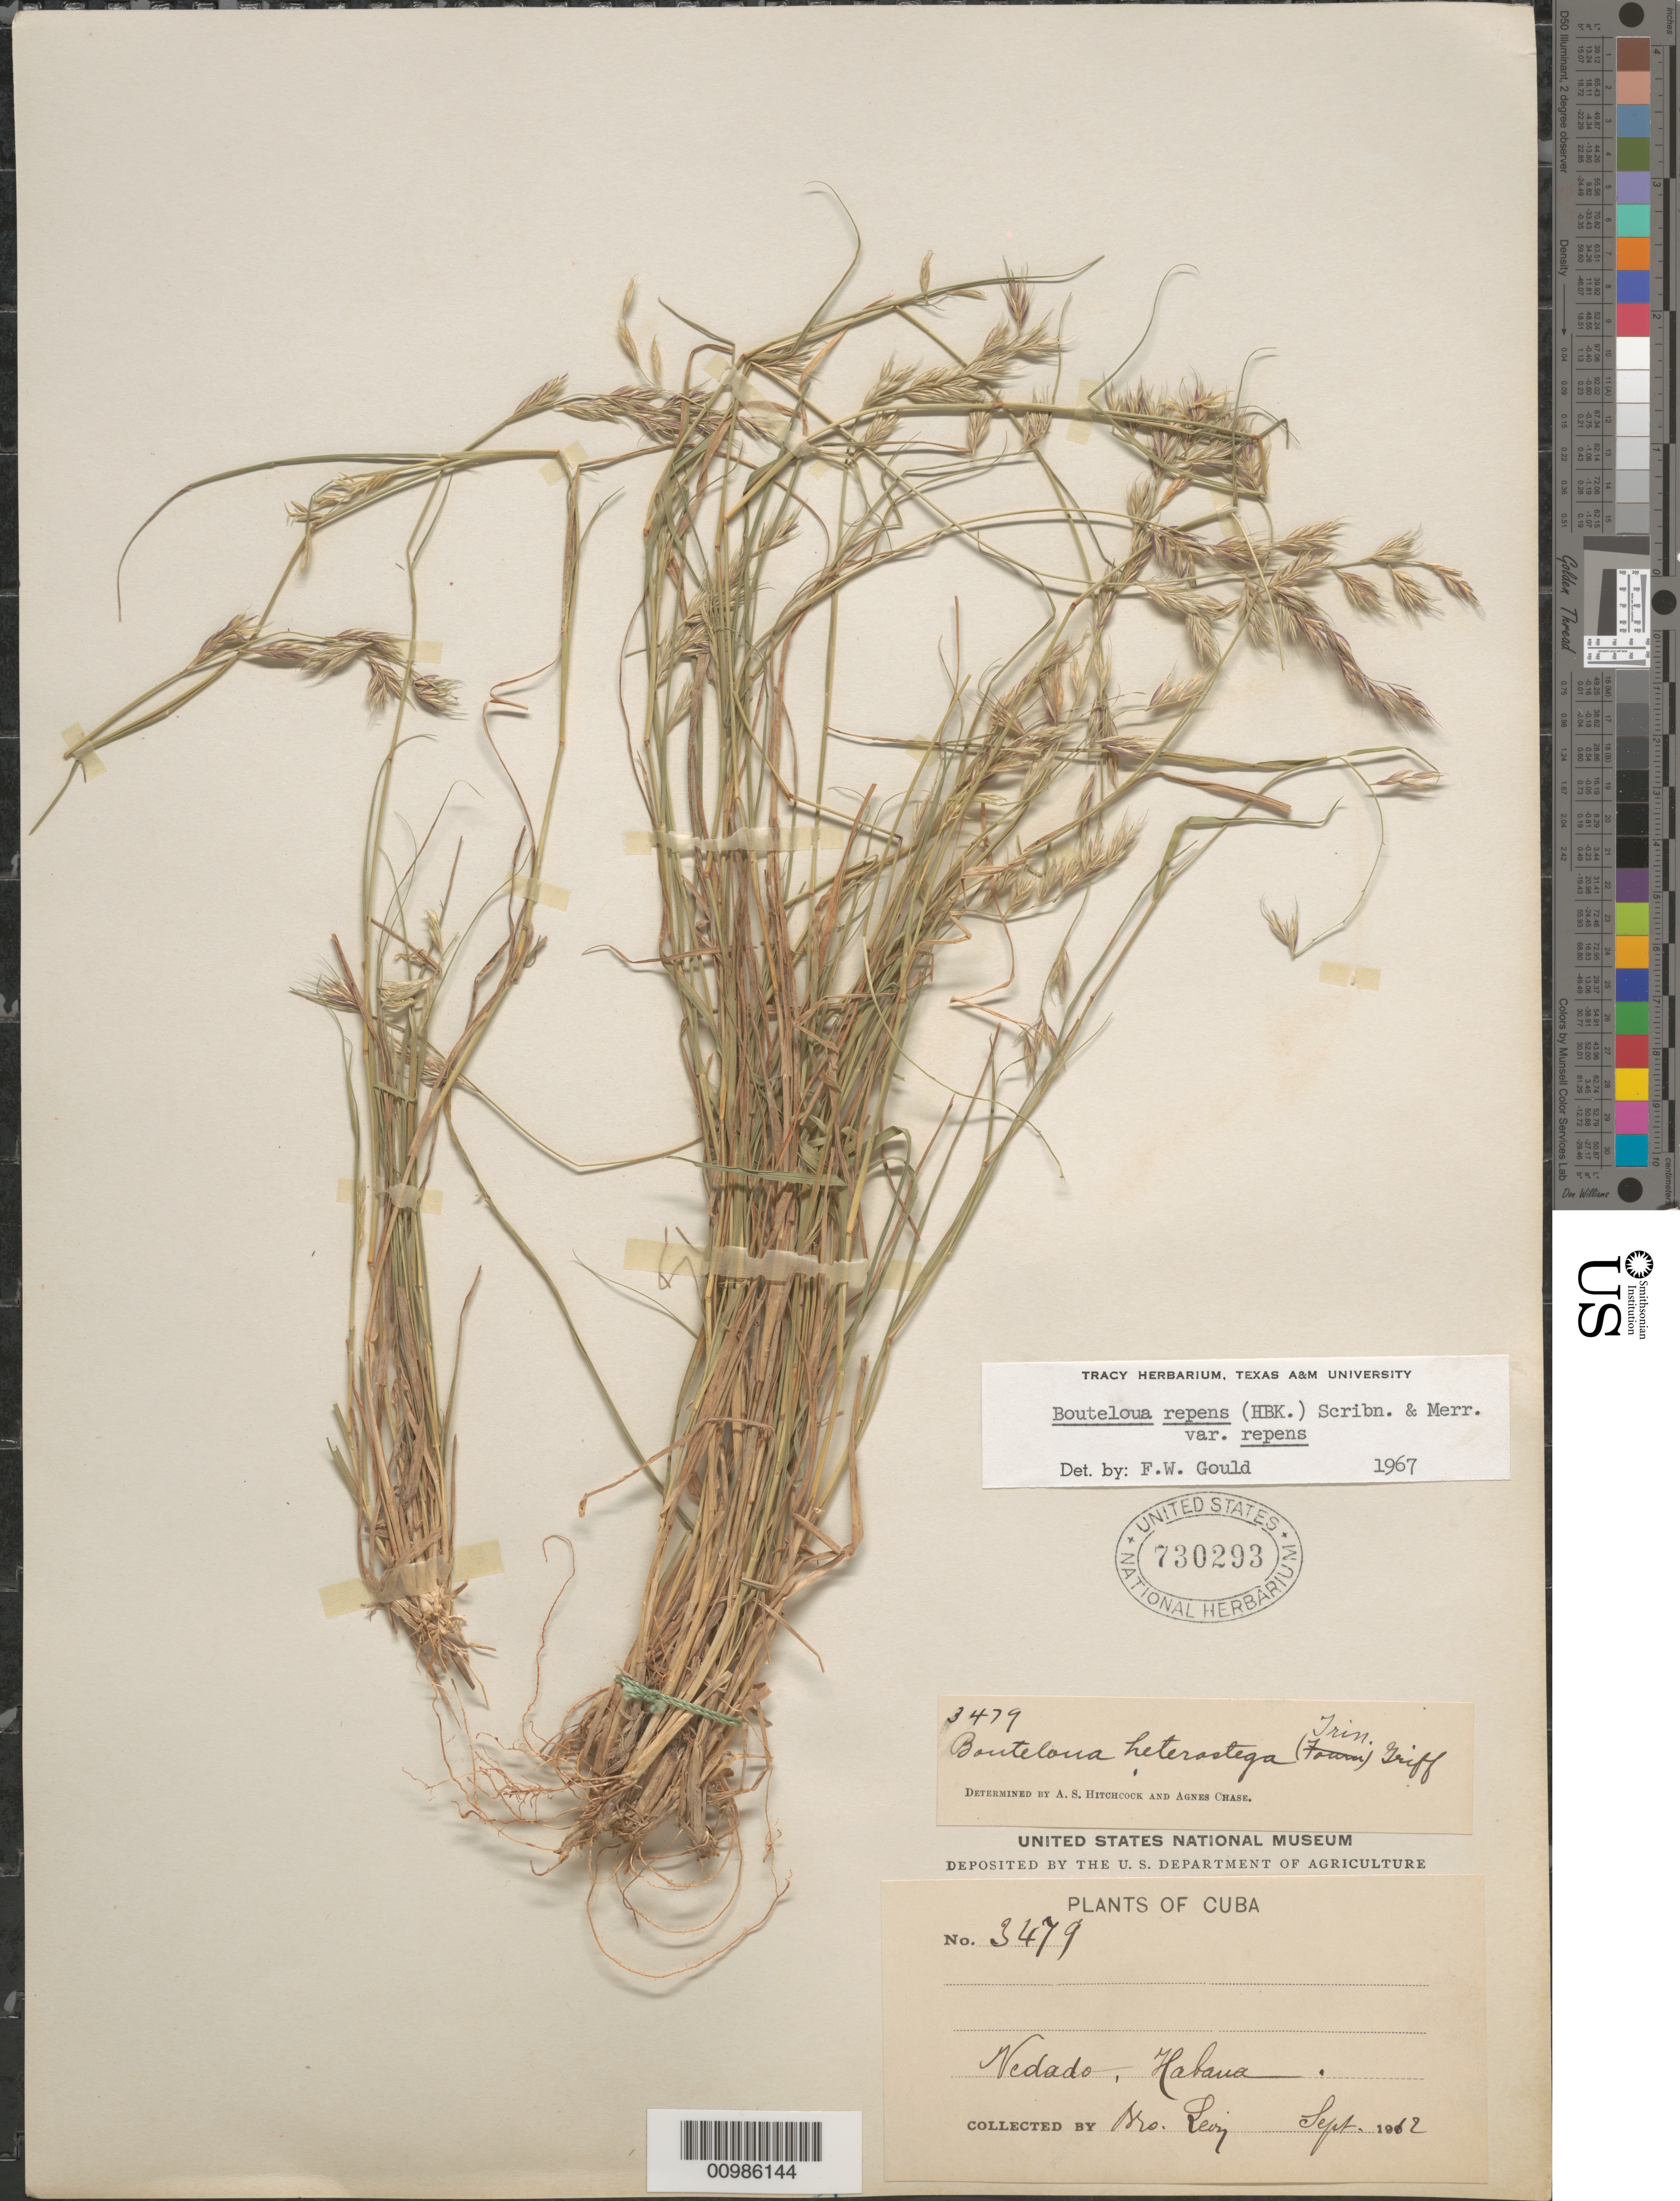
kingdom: Plantae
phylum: Tracheophyta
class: Liliopsida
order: Poales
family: Poaceae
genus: Bouteloua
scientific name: Bouteloua repens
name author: (Kunth) Scribn. & Merr.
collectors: Bro. León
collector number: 3479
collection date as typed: Sep 1912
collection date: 1912-09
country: Cuba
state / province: La Habana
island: Cuba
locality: Vedado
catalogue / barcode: US 730293